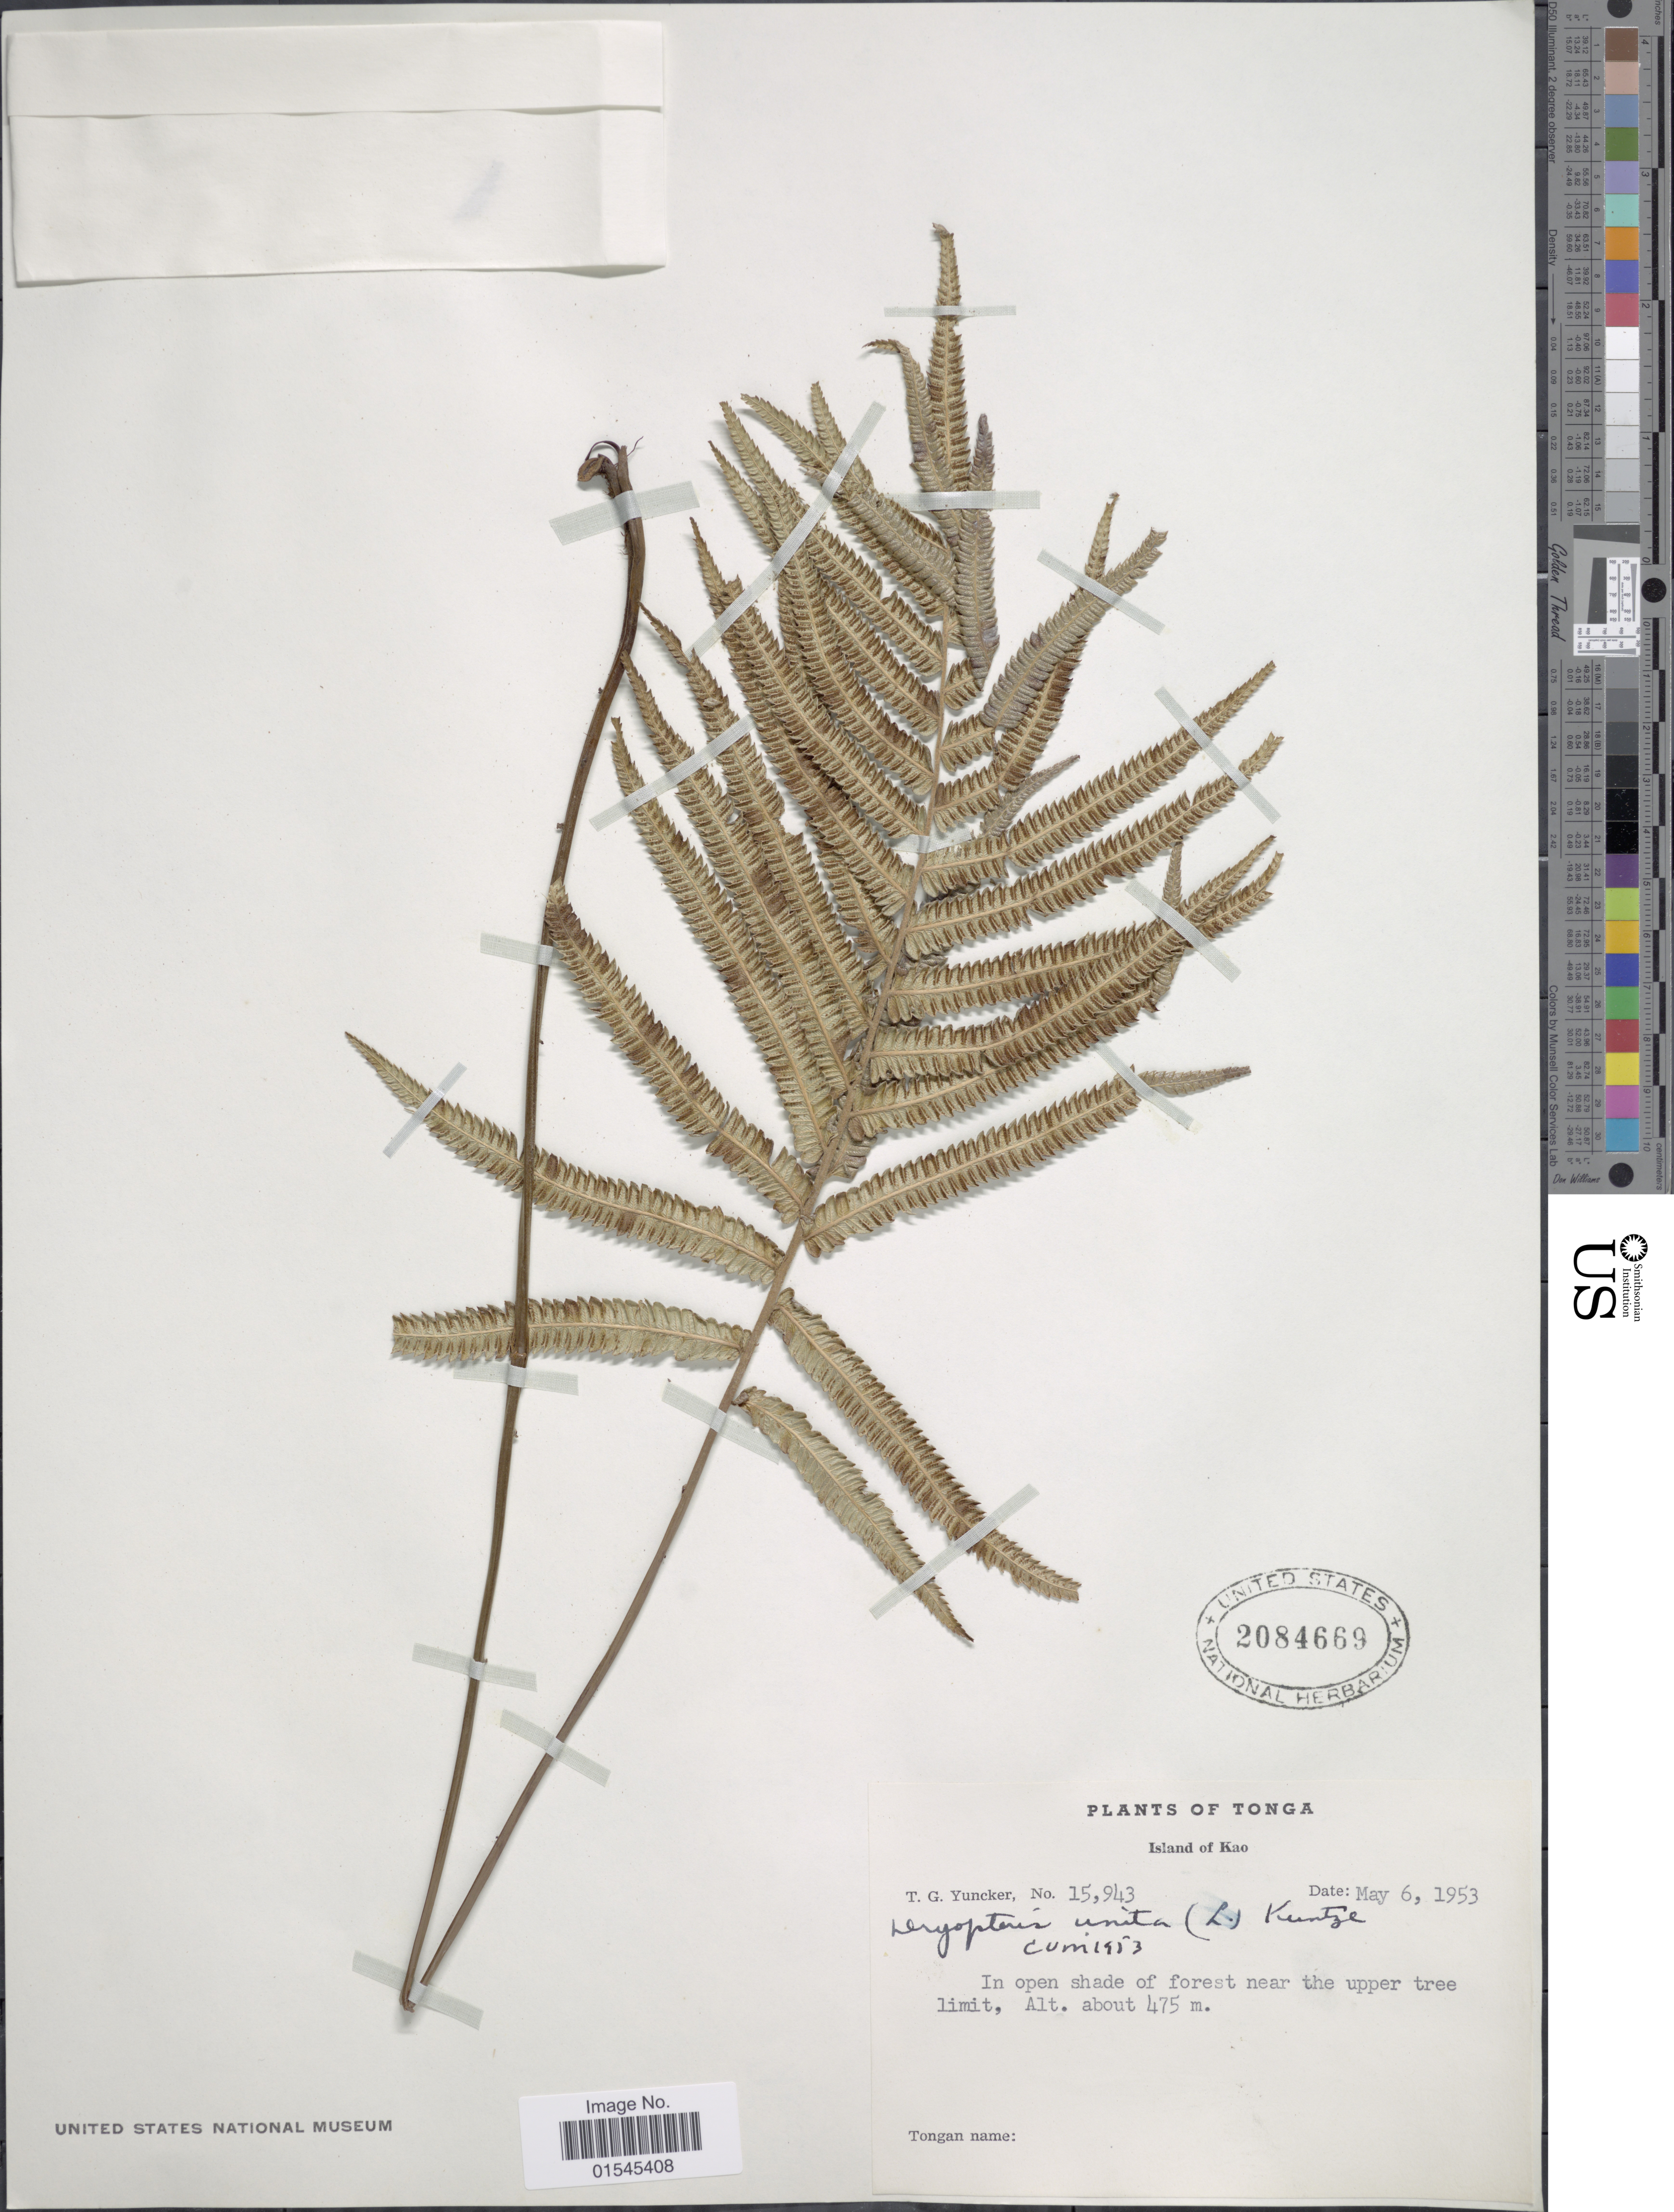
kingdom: Plantae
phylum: Tracheophyta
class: Polypodiopsida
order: Polypodiales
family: Thelypteridaceae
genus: Sphaerostephanos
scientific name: Sphaerostephanos unitus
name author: (L.) Holttum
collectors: T. G. Yuncker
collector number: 15943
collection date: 1953-05-06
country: Tonga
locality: Island of Kao. In open shade of forest near the oupper tree limit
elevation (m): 475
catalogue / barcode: US 2084669